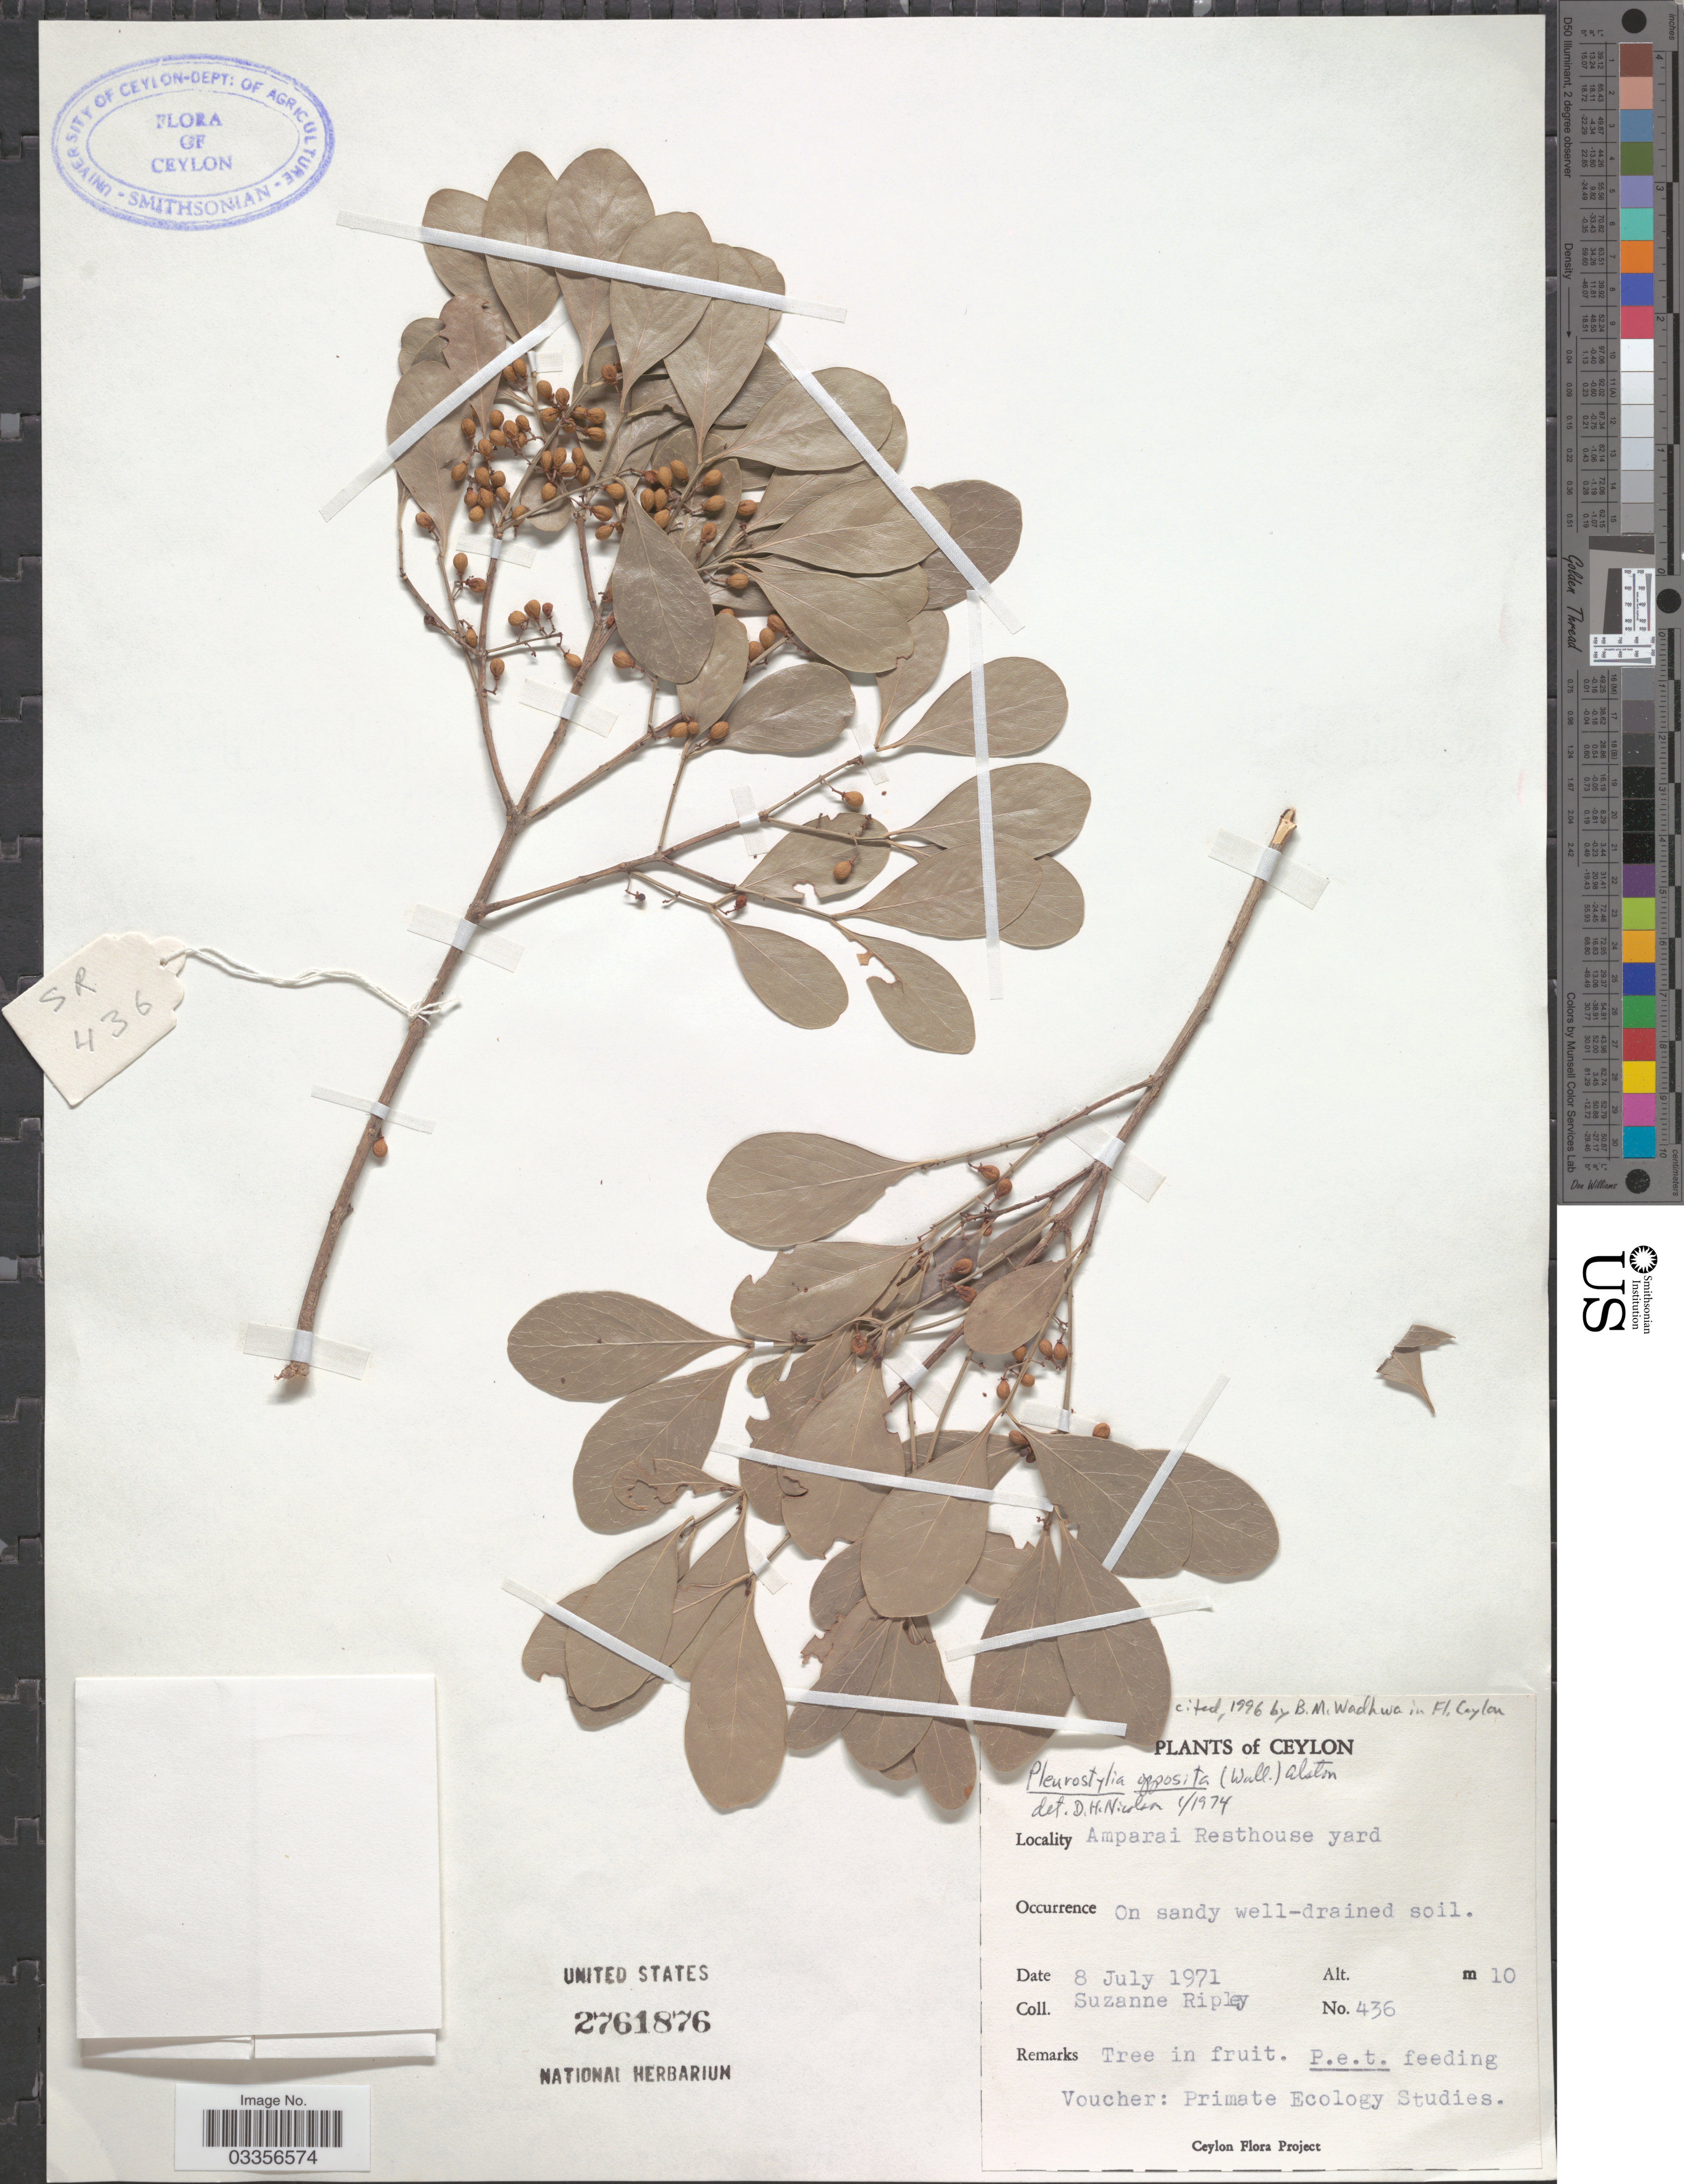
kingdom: Plantae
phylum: Tracheophyta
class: Magnoliopsida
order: Celastrales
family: Celastraceae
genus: Pleurostylia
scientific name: Pleurostylia opposita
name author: (Wall.) Alston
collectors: S. Ripley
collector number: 436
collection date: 1971-07-08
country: Sri Lanka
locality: Ceylon, Amparai Resthouse yard.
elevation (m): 10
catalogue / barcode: US 2761876